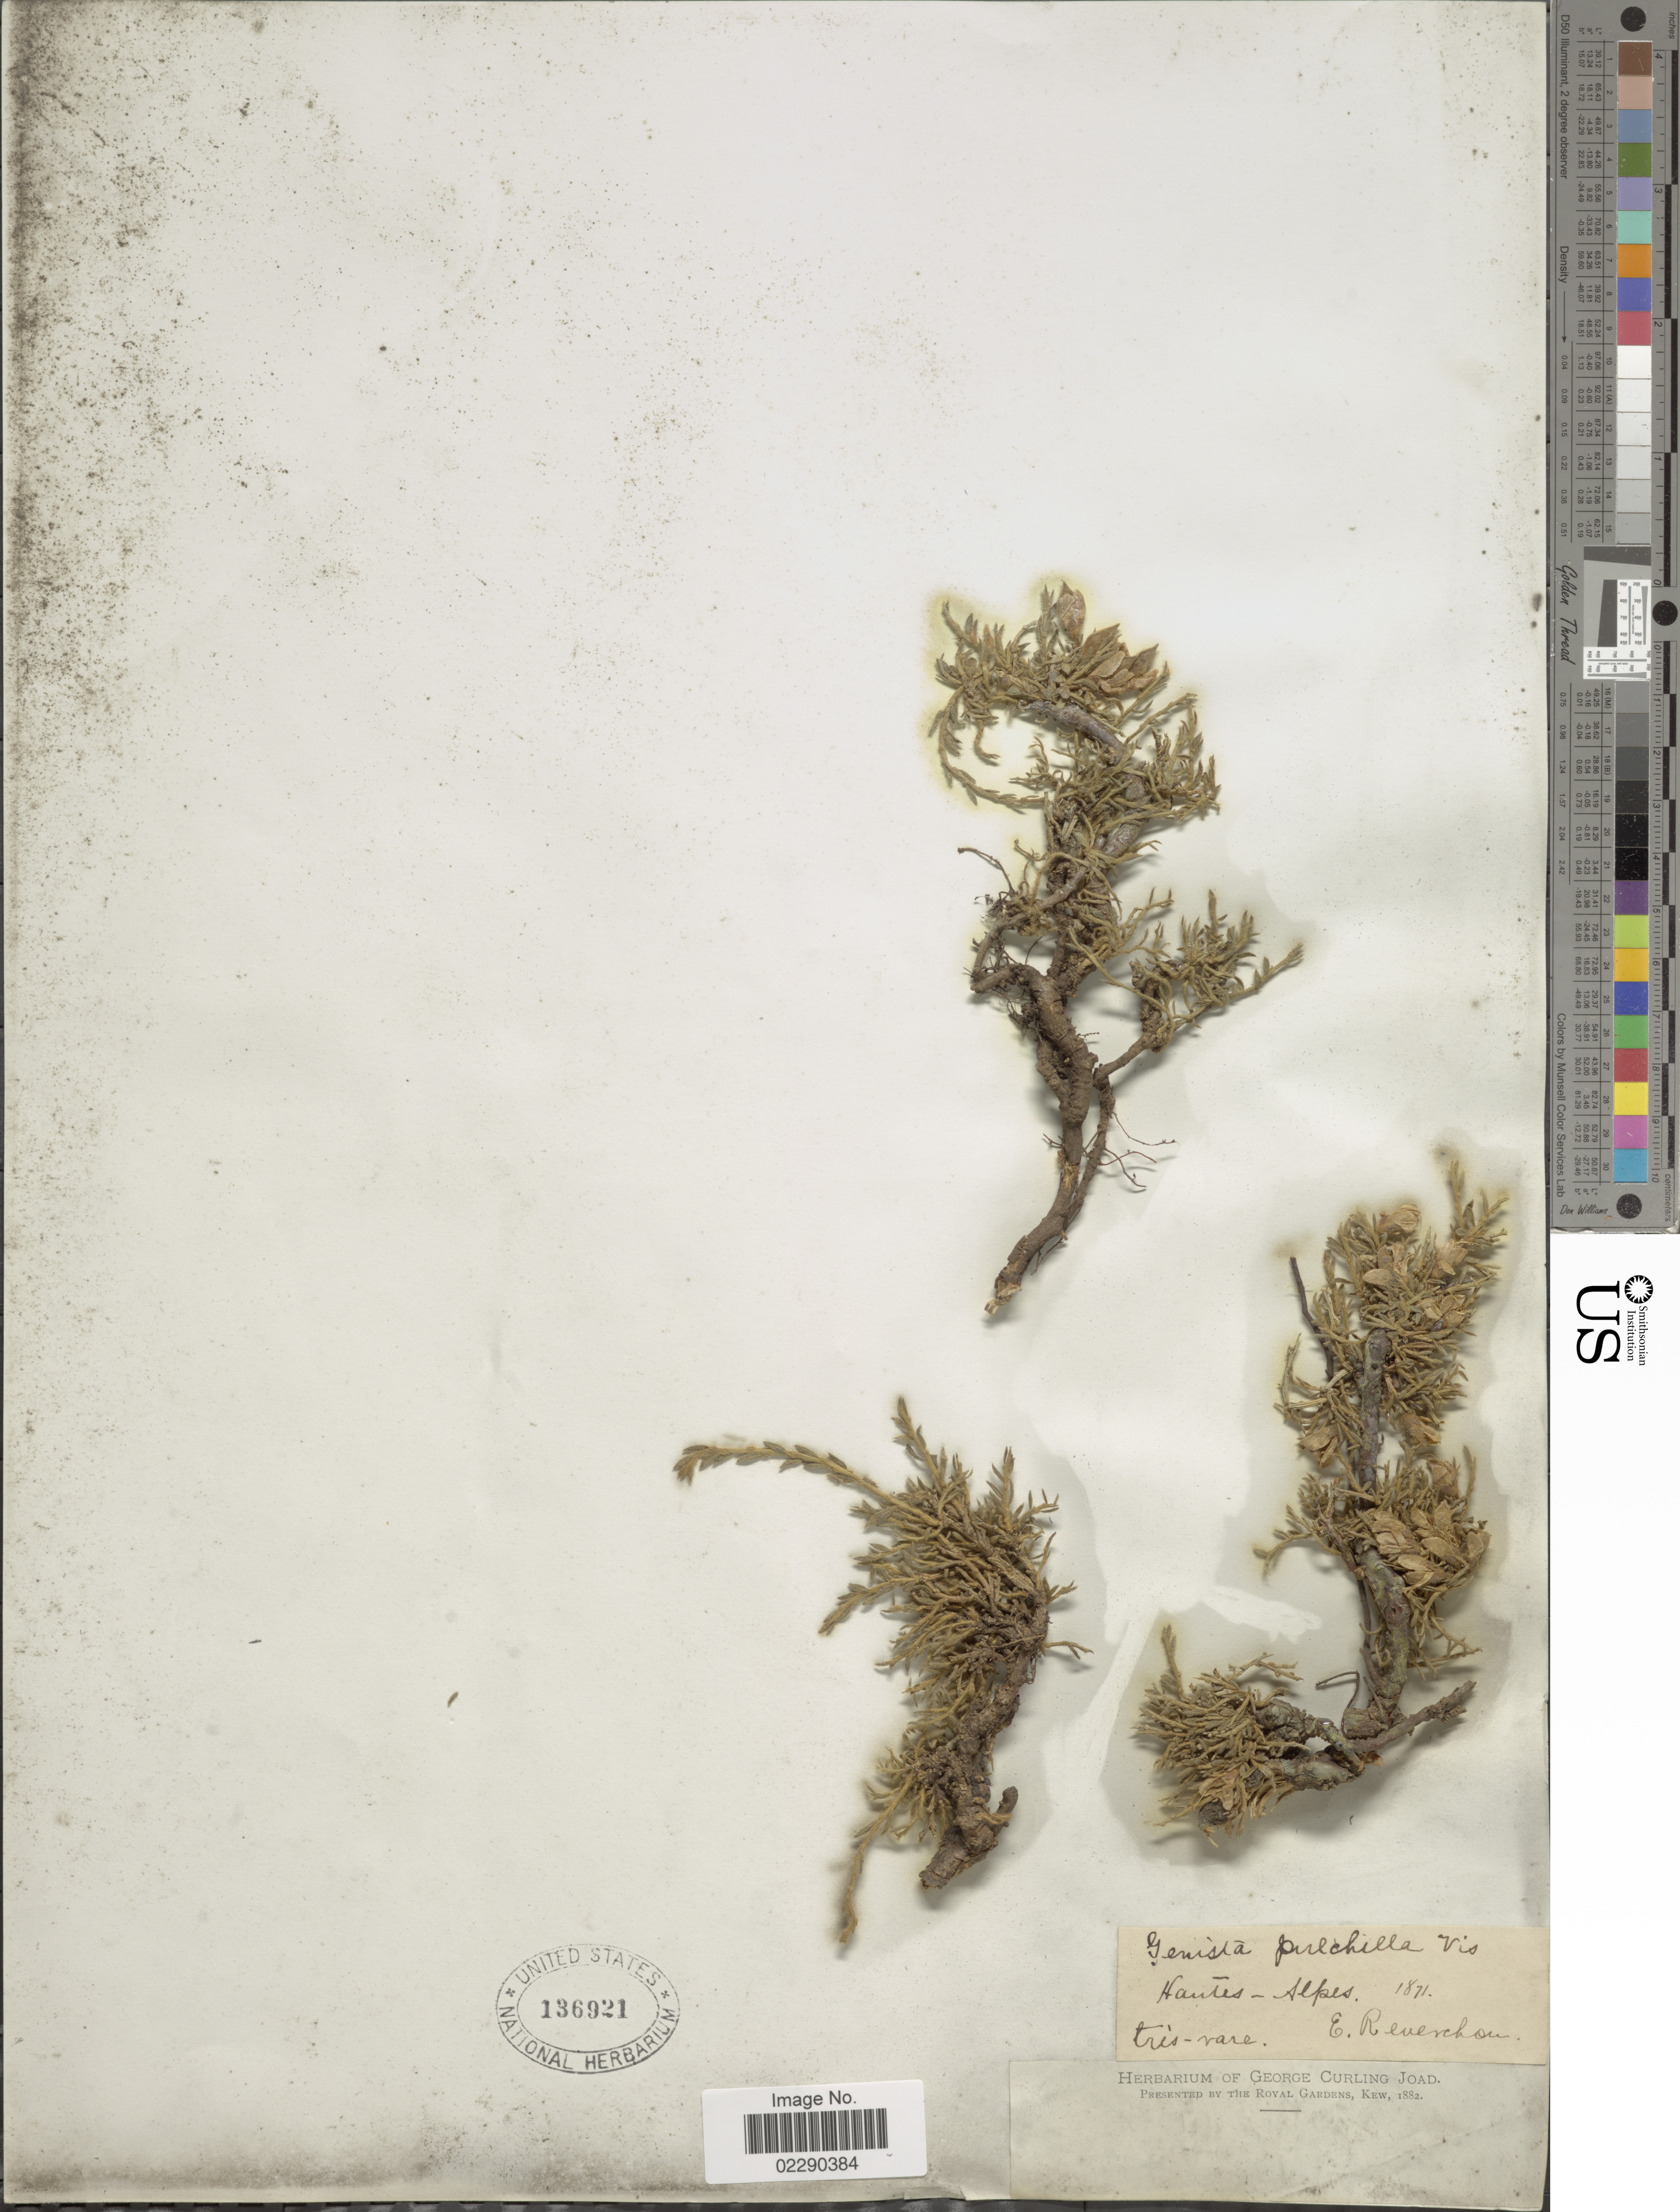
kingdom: Plantae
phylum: Tracheophyta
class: Magnoliopsida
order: Fabales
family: Fabaceae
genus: Genista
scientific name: Genista pulchella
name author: Vis.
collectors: E. Reverchon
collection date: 1871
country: France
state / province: Provence-Alpes-Côte d'Azur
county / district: Hautes-Alpes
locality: Hautes-Alpes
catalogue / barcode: US 136921